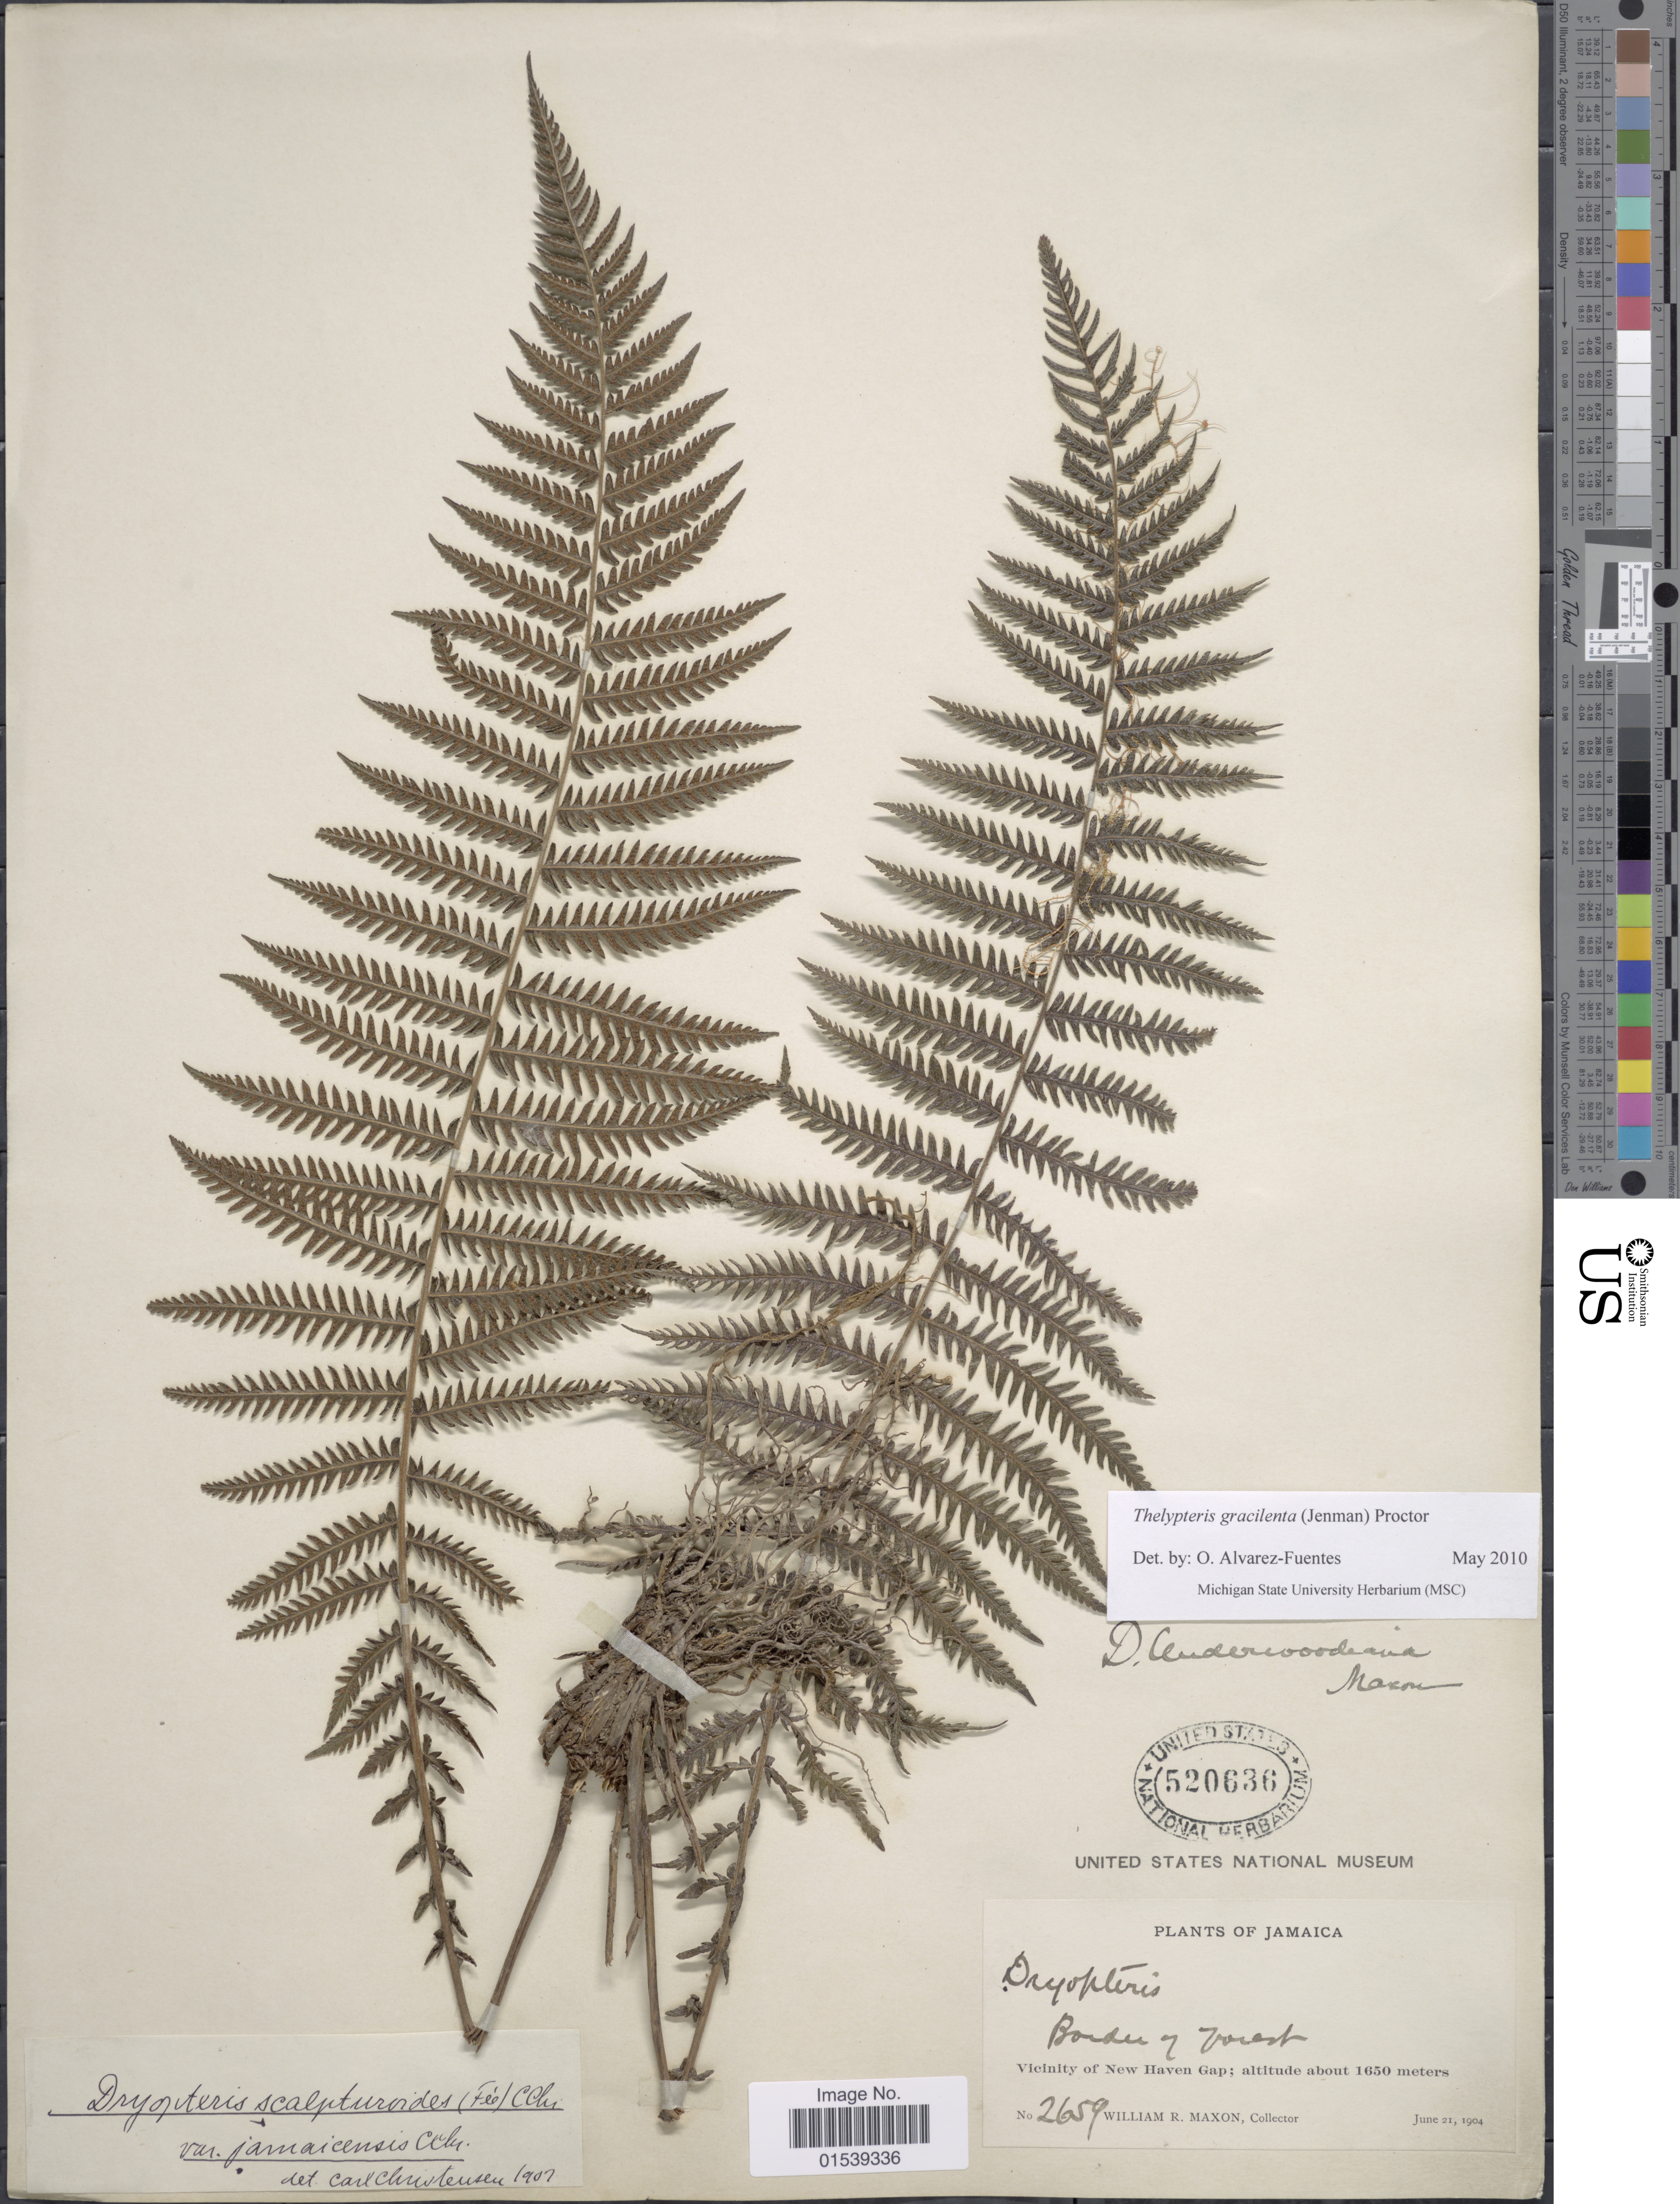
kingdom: Plantae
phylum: Tracheophyta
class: Polypodiopsida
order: Polypodiales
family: Thelypteridaceae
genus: Amauropelta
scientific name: Amauropelta gracilienta (Jenman) comb. nov., ined. 2015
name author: (Jenman)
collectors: W. R. Maxon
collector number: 2659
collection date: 1904-06-21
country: Jamaica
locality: Vicinity of New Haven Gap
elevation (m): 1650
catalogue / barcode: US 520636